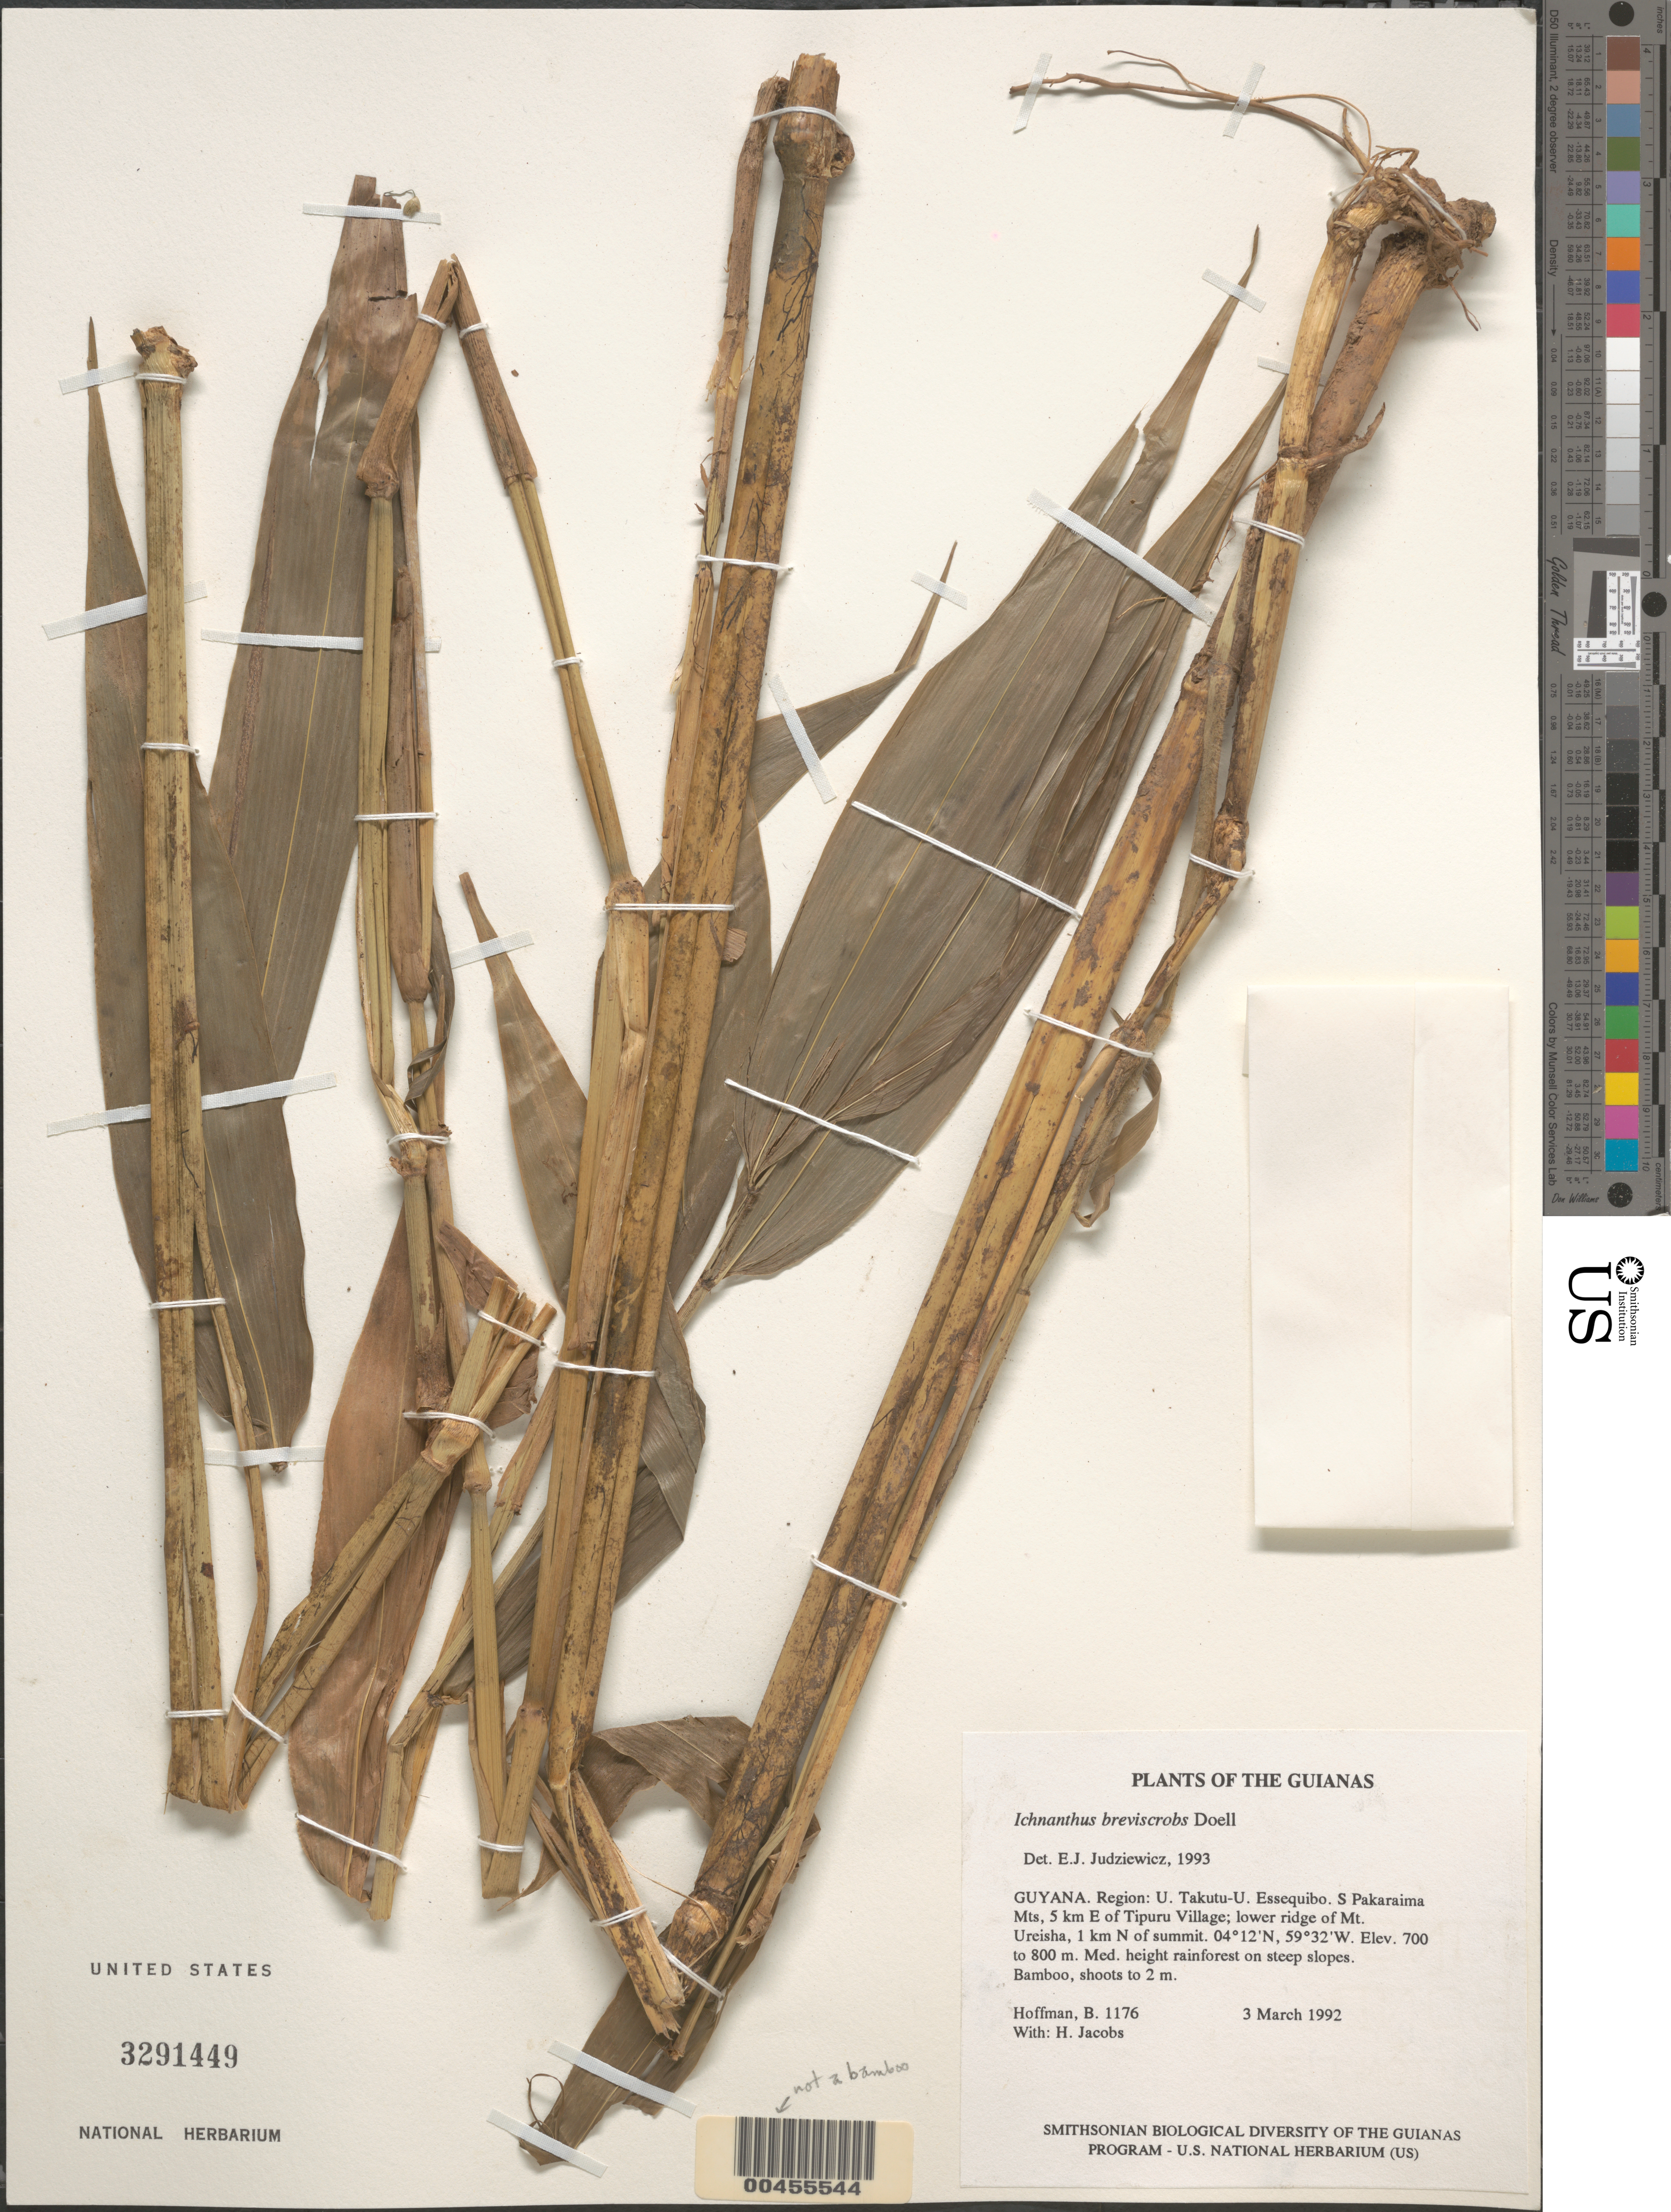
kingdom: Plantae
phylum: Tracheophyta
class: Liliopsida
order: Poales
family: Poaceae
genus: Ichnanthus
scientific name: Ichnanthus breviscrobs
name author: Döll in Mart.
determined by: Judziewicz, E. J.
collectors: B. Hoffman & H. Jacobs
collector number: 1176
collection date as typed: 3 March 1992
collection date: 1992-03-03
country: Guyana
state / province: U. Takutu-U. Essequibo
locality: S Pakaraima Mts, 5 km E of Tipuru Village; lower ridge of Mt. Ureisha, 1 km N of summit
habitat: Med. height rainforest on steep slopes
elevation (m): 700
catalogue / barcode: US 3291449